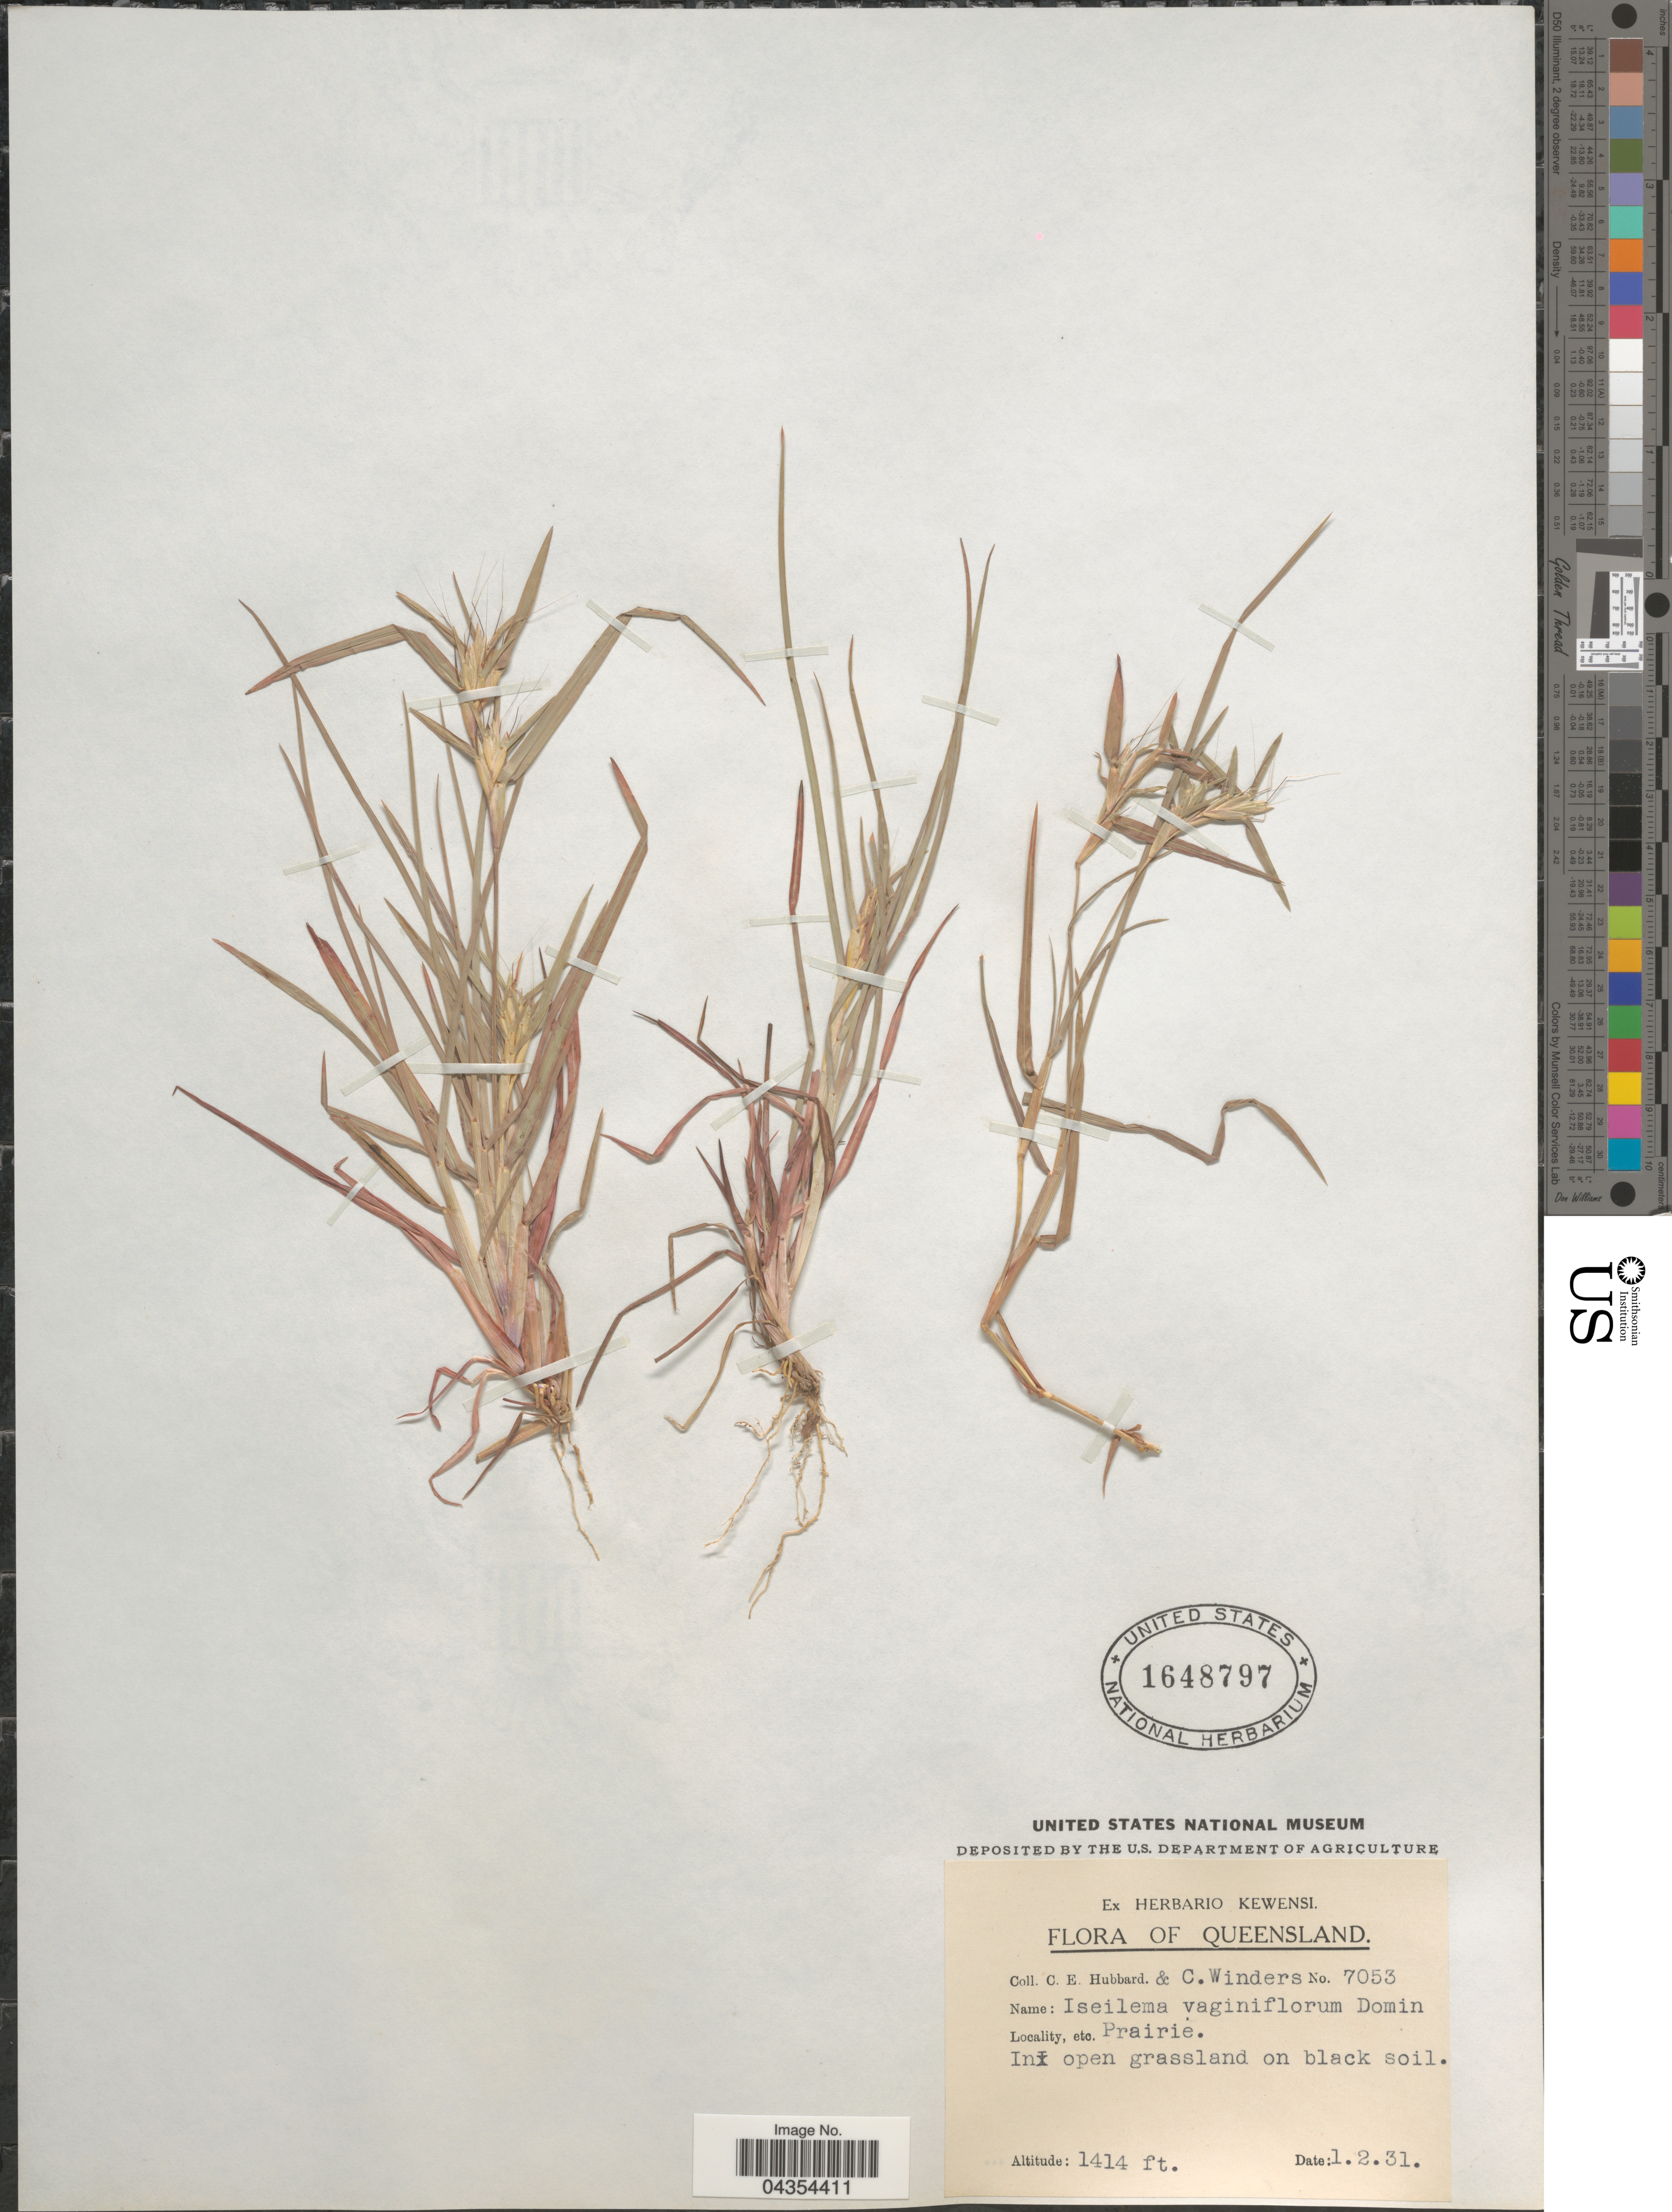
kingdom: Plantae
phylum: Tracheophyta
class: Liliopsida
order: Poales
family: Poaceae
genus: Iseilema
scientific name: Iseilema vaginiflorum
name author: Domin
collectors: C. E. Hubbard & C. Winders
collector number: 7053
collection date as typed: Transcribed d/m/y: 1/2/31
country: Australia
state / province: Queensland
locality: Prairie.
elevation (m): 431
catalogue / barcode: US 1648797